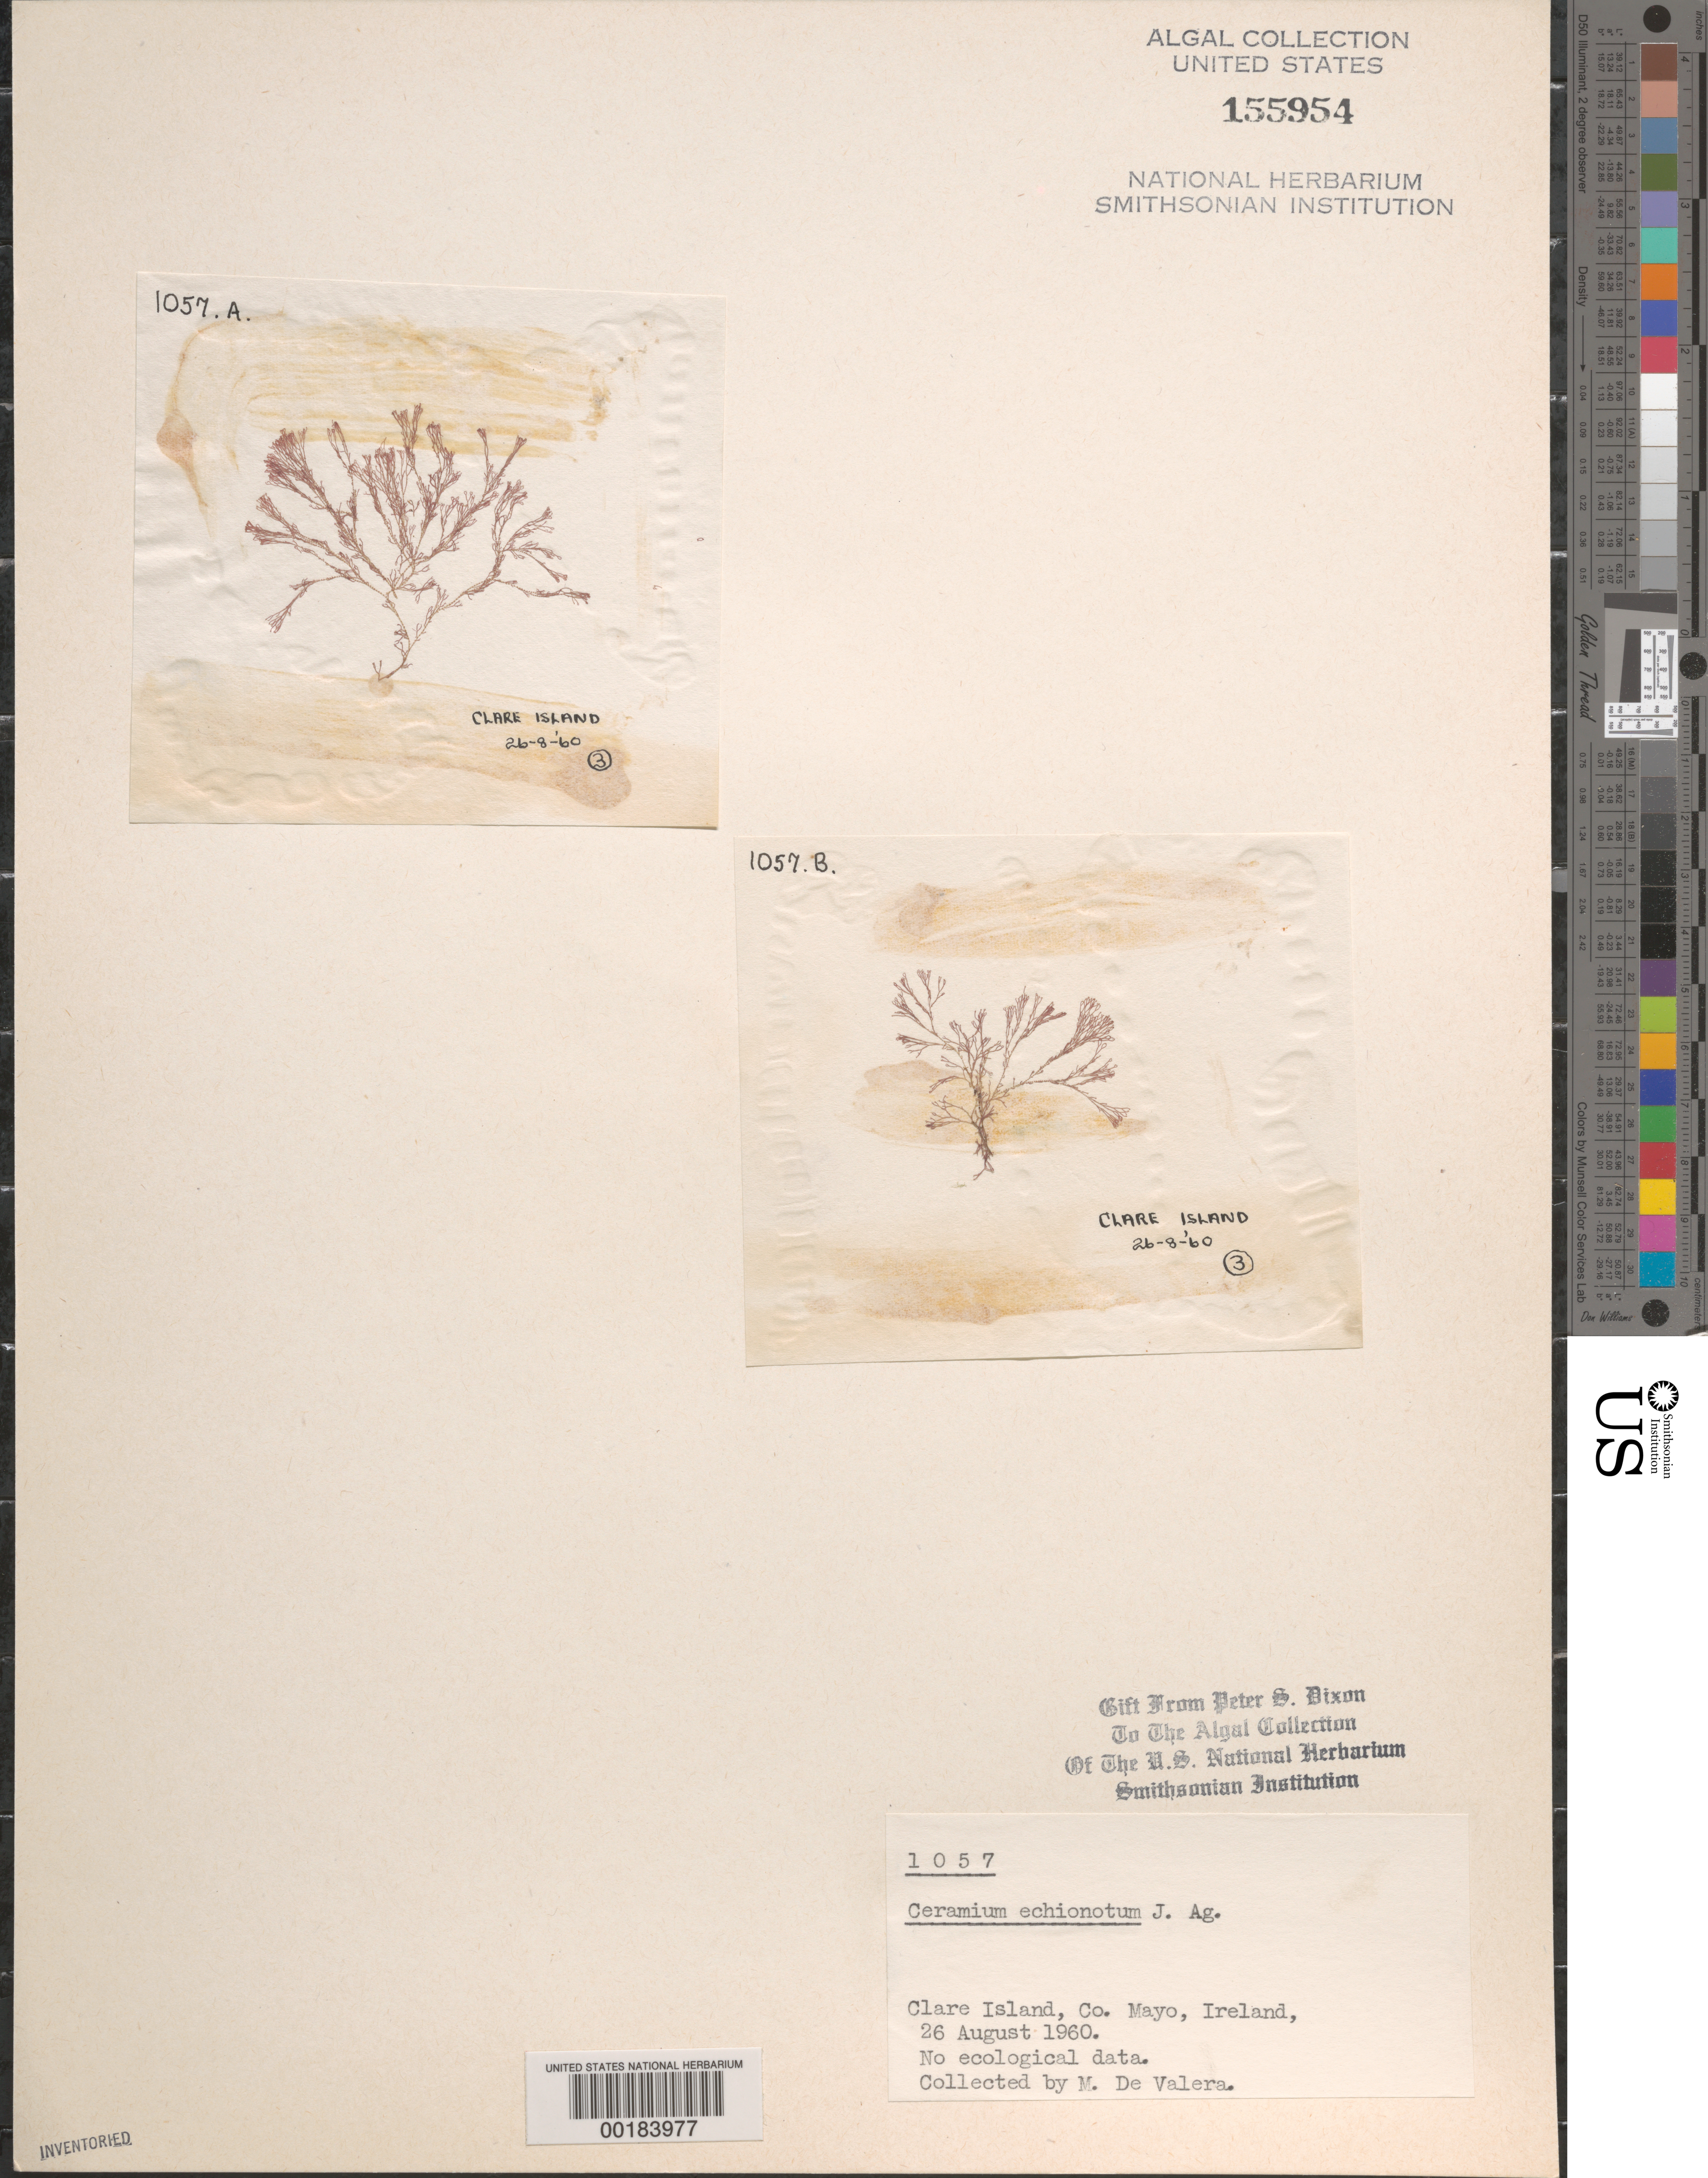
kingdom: Plantae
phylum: Rhodophyta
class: Florideophyceae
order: Ceramiales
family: Ceramiaceae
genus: Ceramium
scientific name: Ceramium echionotum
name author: J. Agardh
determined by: Dixon, P. S.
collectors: M. De Valera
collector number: PSD 1057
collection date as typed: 26 Aug 1960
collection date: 1960-08-26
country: Ireland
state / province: Connaught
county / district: Mayo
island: Clare Island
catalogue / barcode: US 155954